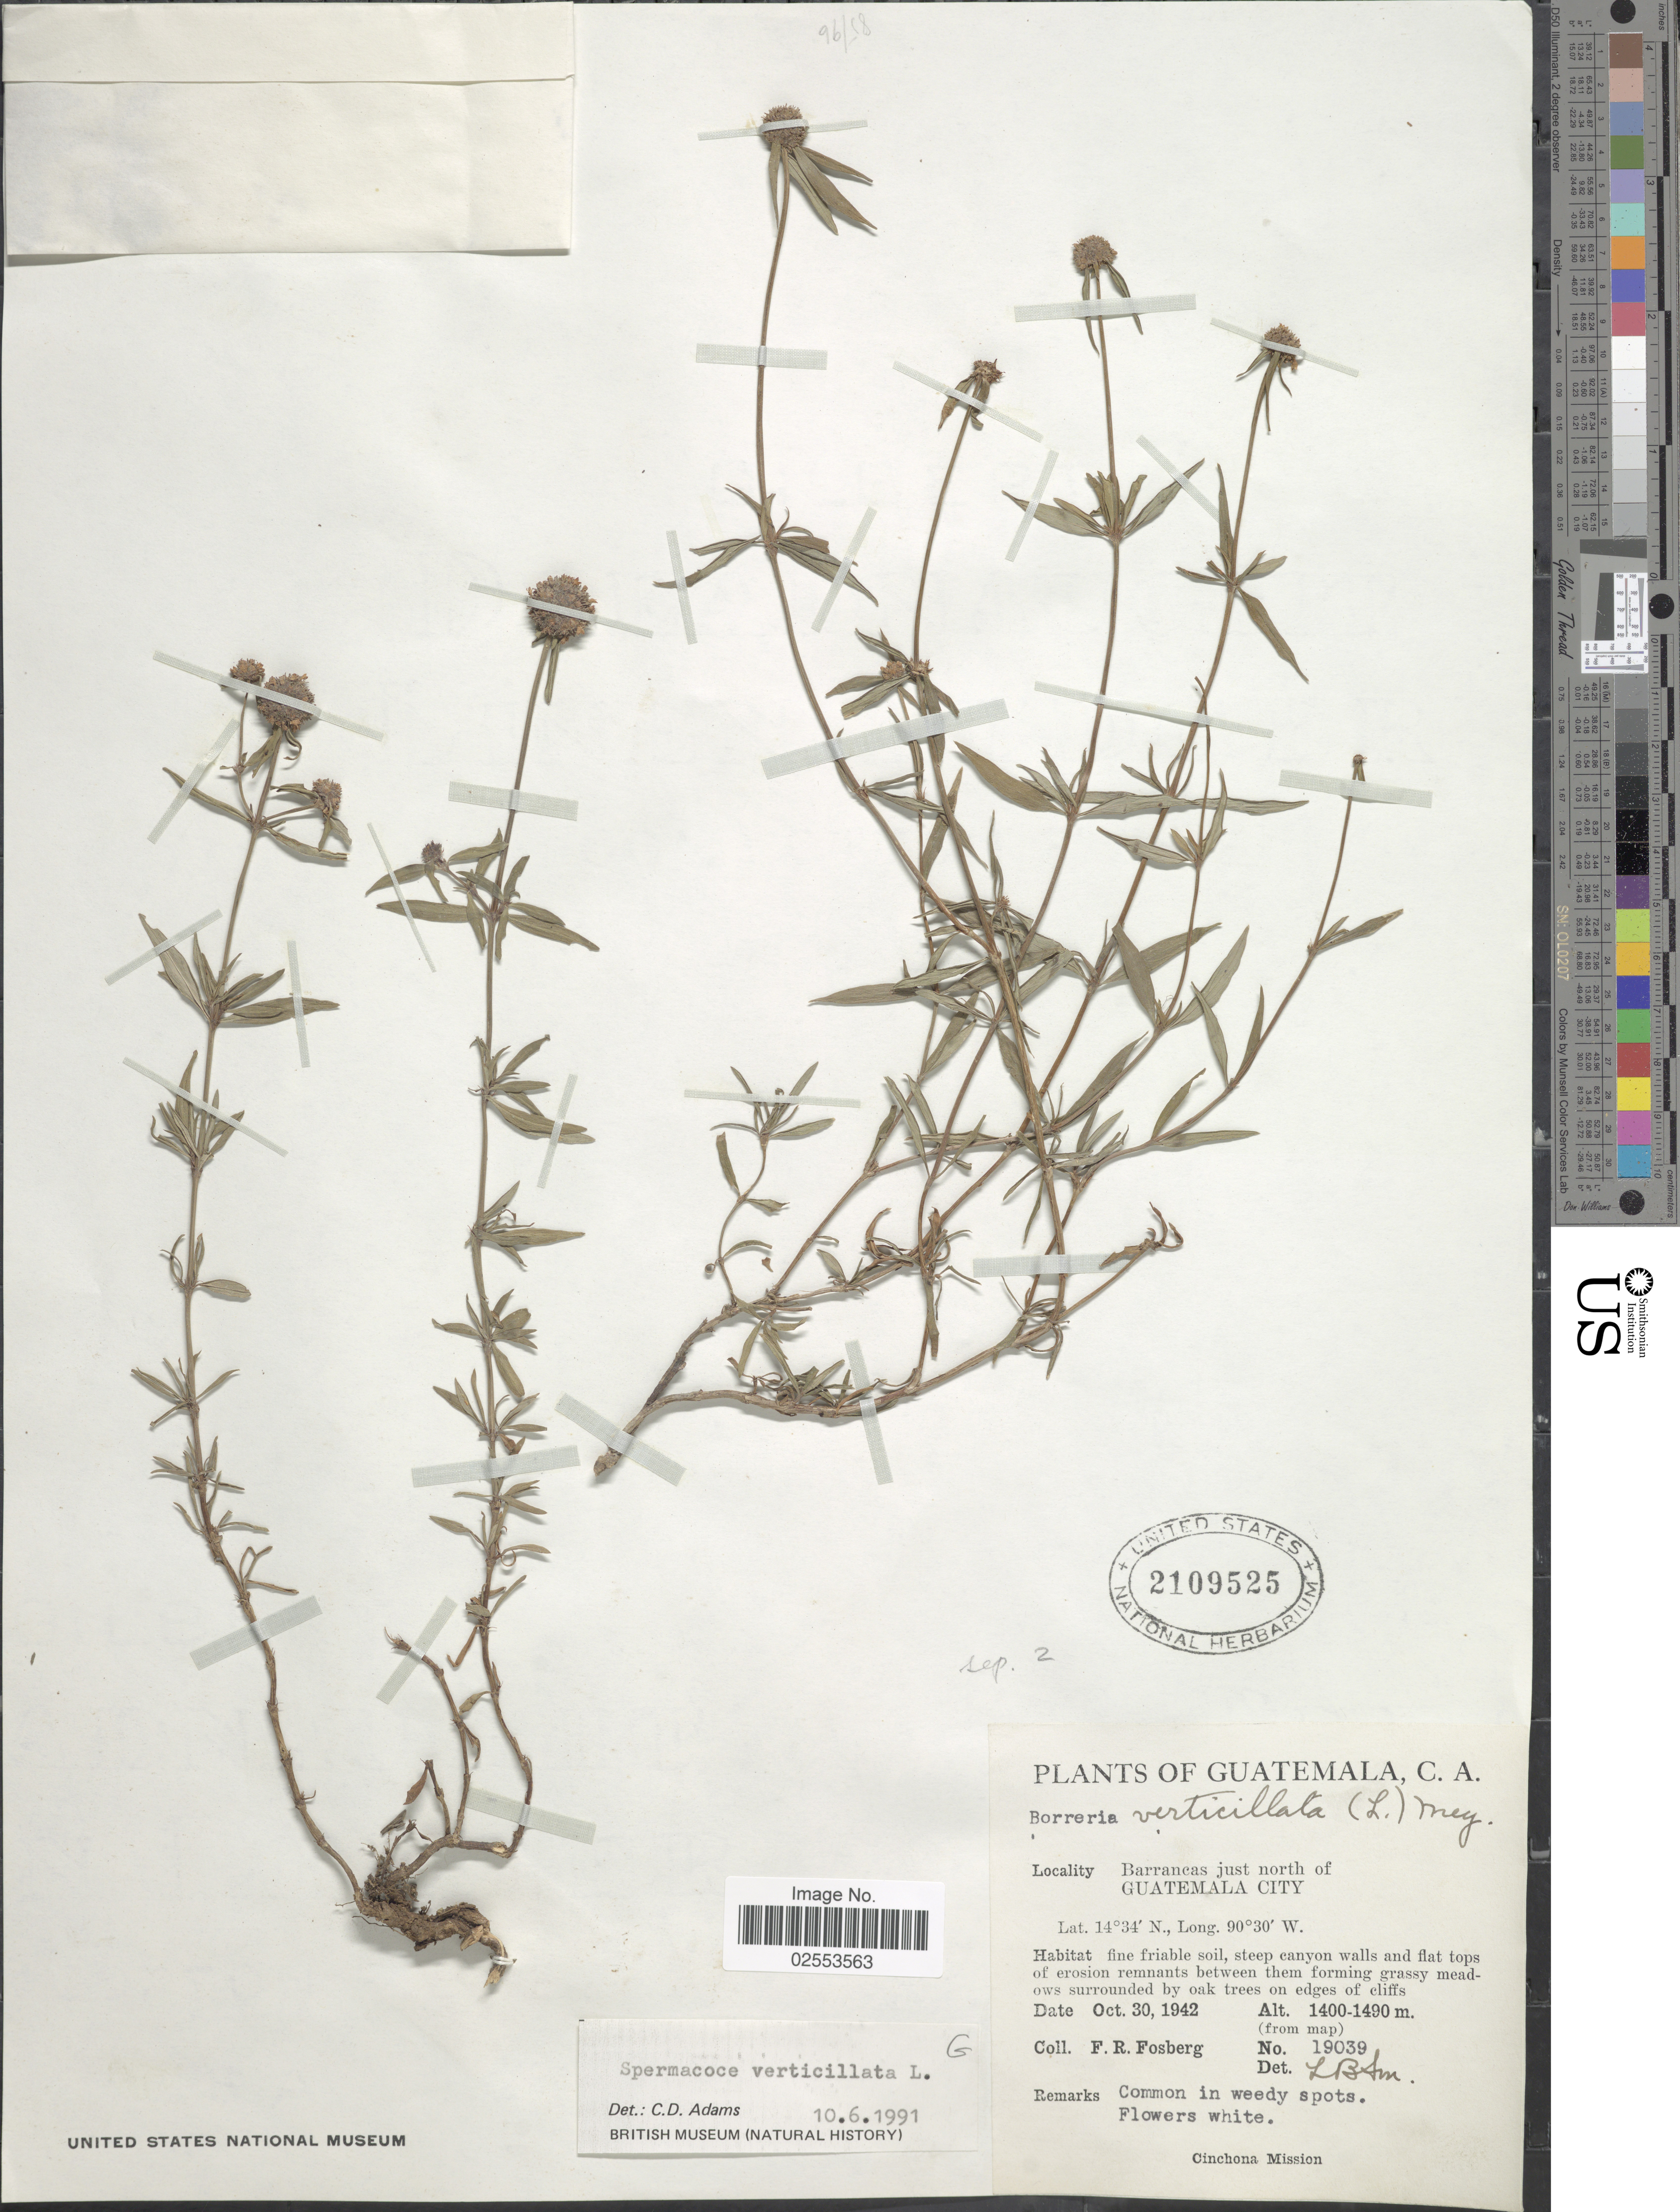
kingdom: Plantae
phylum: Tracheophyta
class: Magnoliopsida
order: Gentianales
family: Rubiaceae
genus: Spermacoce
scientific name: Spermacoce verticillata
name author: L.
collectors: F. R. Fosberg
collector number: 19039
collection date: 1942-10-30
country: Guatemala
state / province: Guatemala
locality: Barrancas just north of Guatemala City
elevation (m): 1400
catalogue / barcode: US 2109525